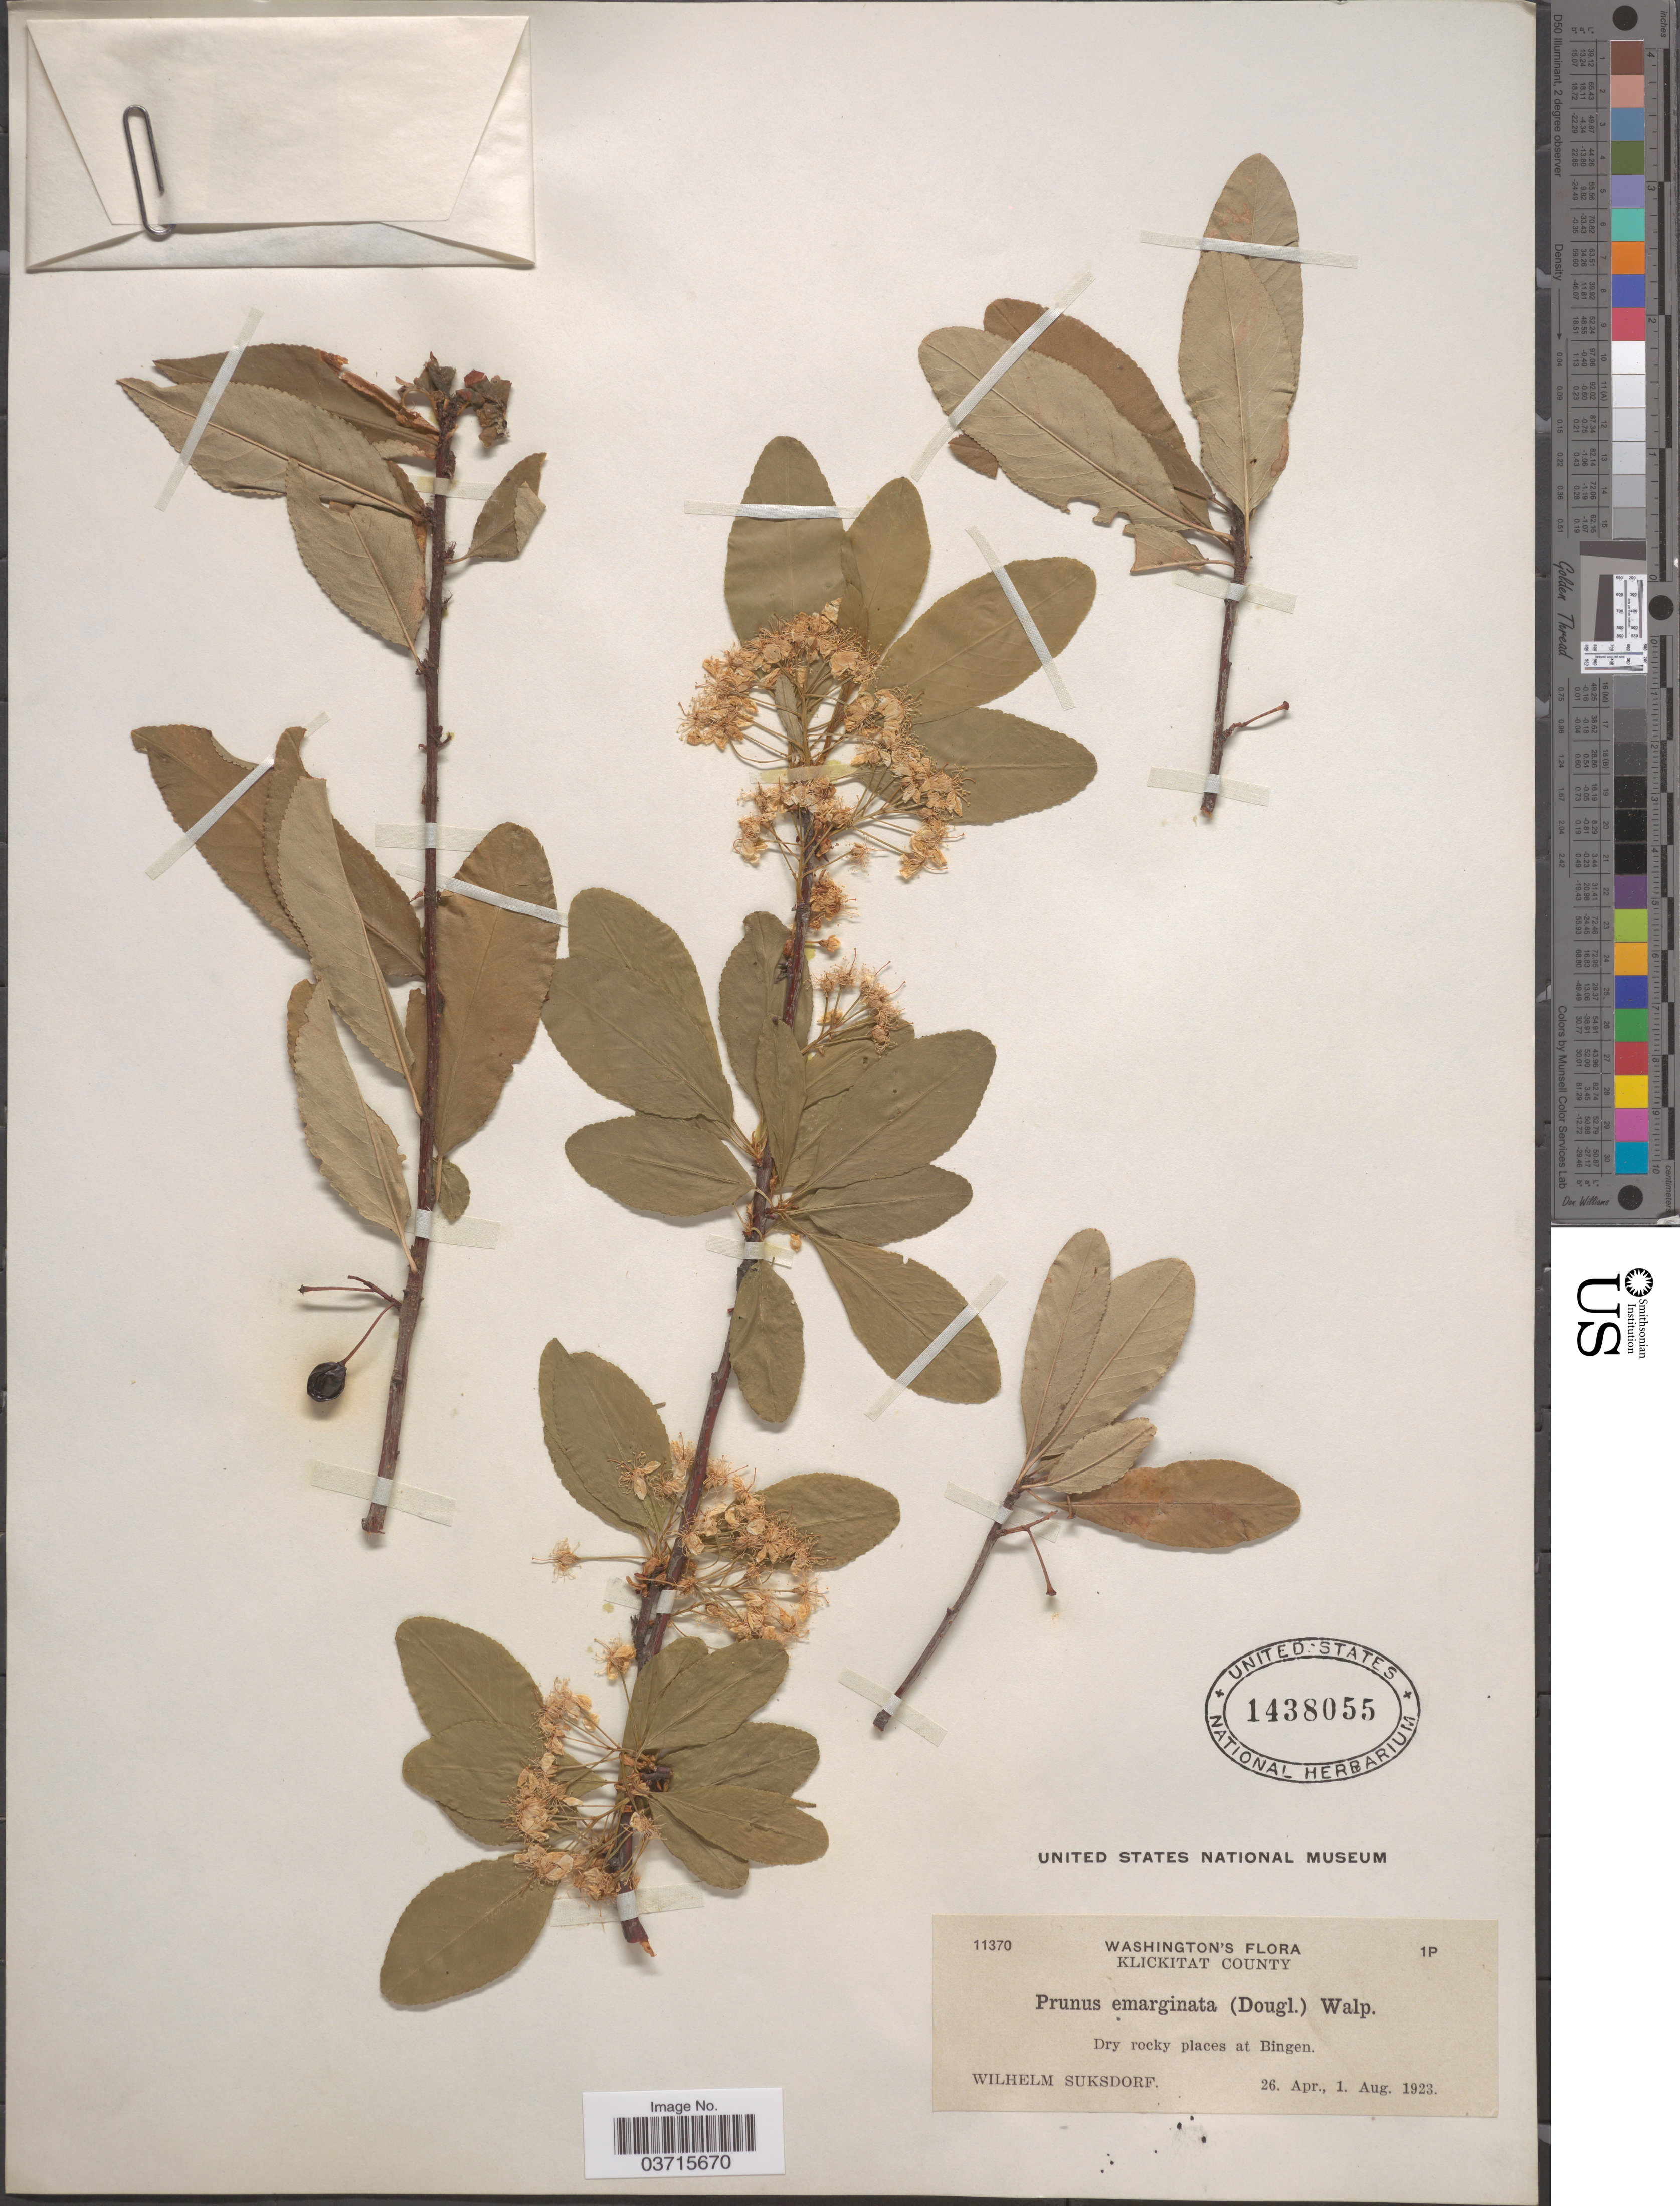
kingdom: Plantae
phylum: Tracheophyta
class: Magnoliopsida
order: Rosales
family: Rosaceae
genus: Prunus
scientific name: Prunus emarginata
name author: (Douglas ex Hook.) Eaton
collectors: W. N. Suksdorf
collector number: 11370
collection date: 1923-04-26/1923-08-01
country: United States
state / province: Washington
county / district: Klickitat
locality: Klickitat County. Dry rocky places at Bingen.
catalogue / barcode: US 1438055